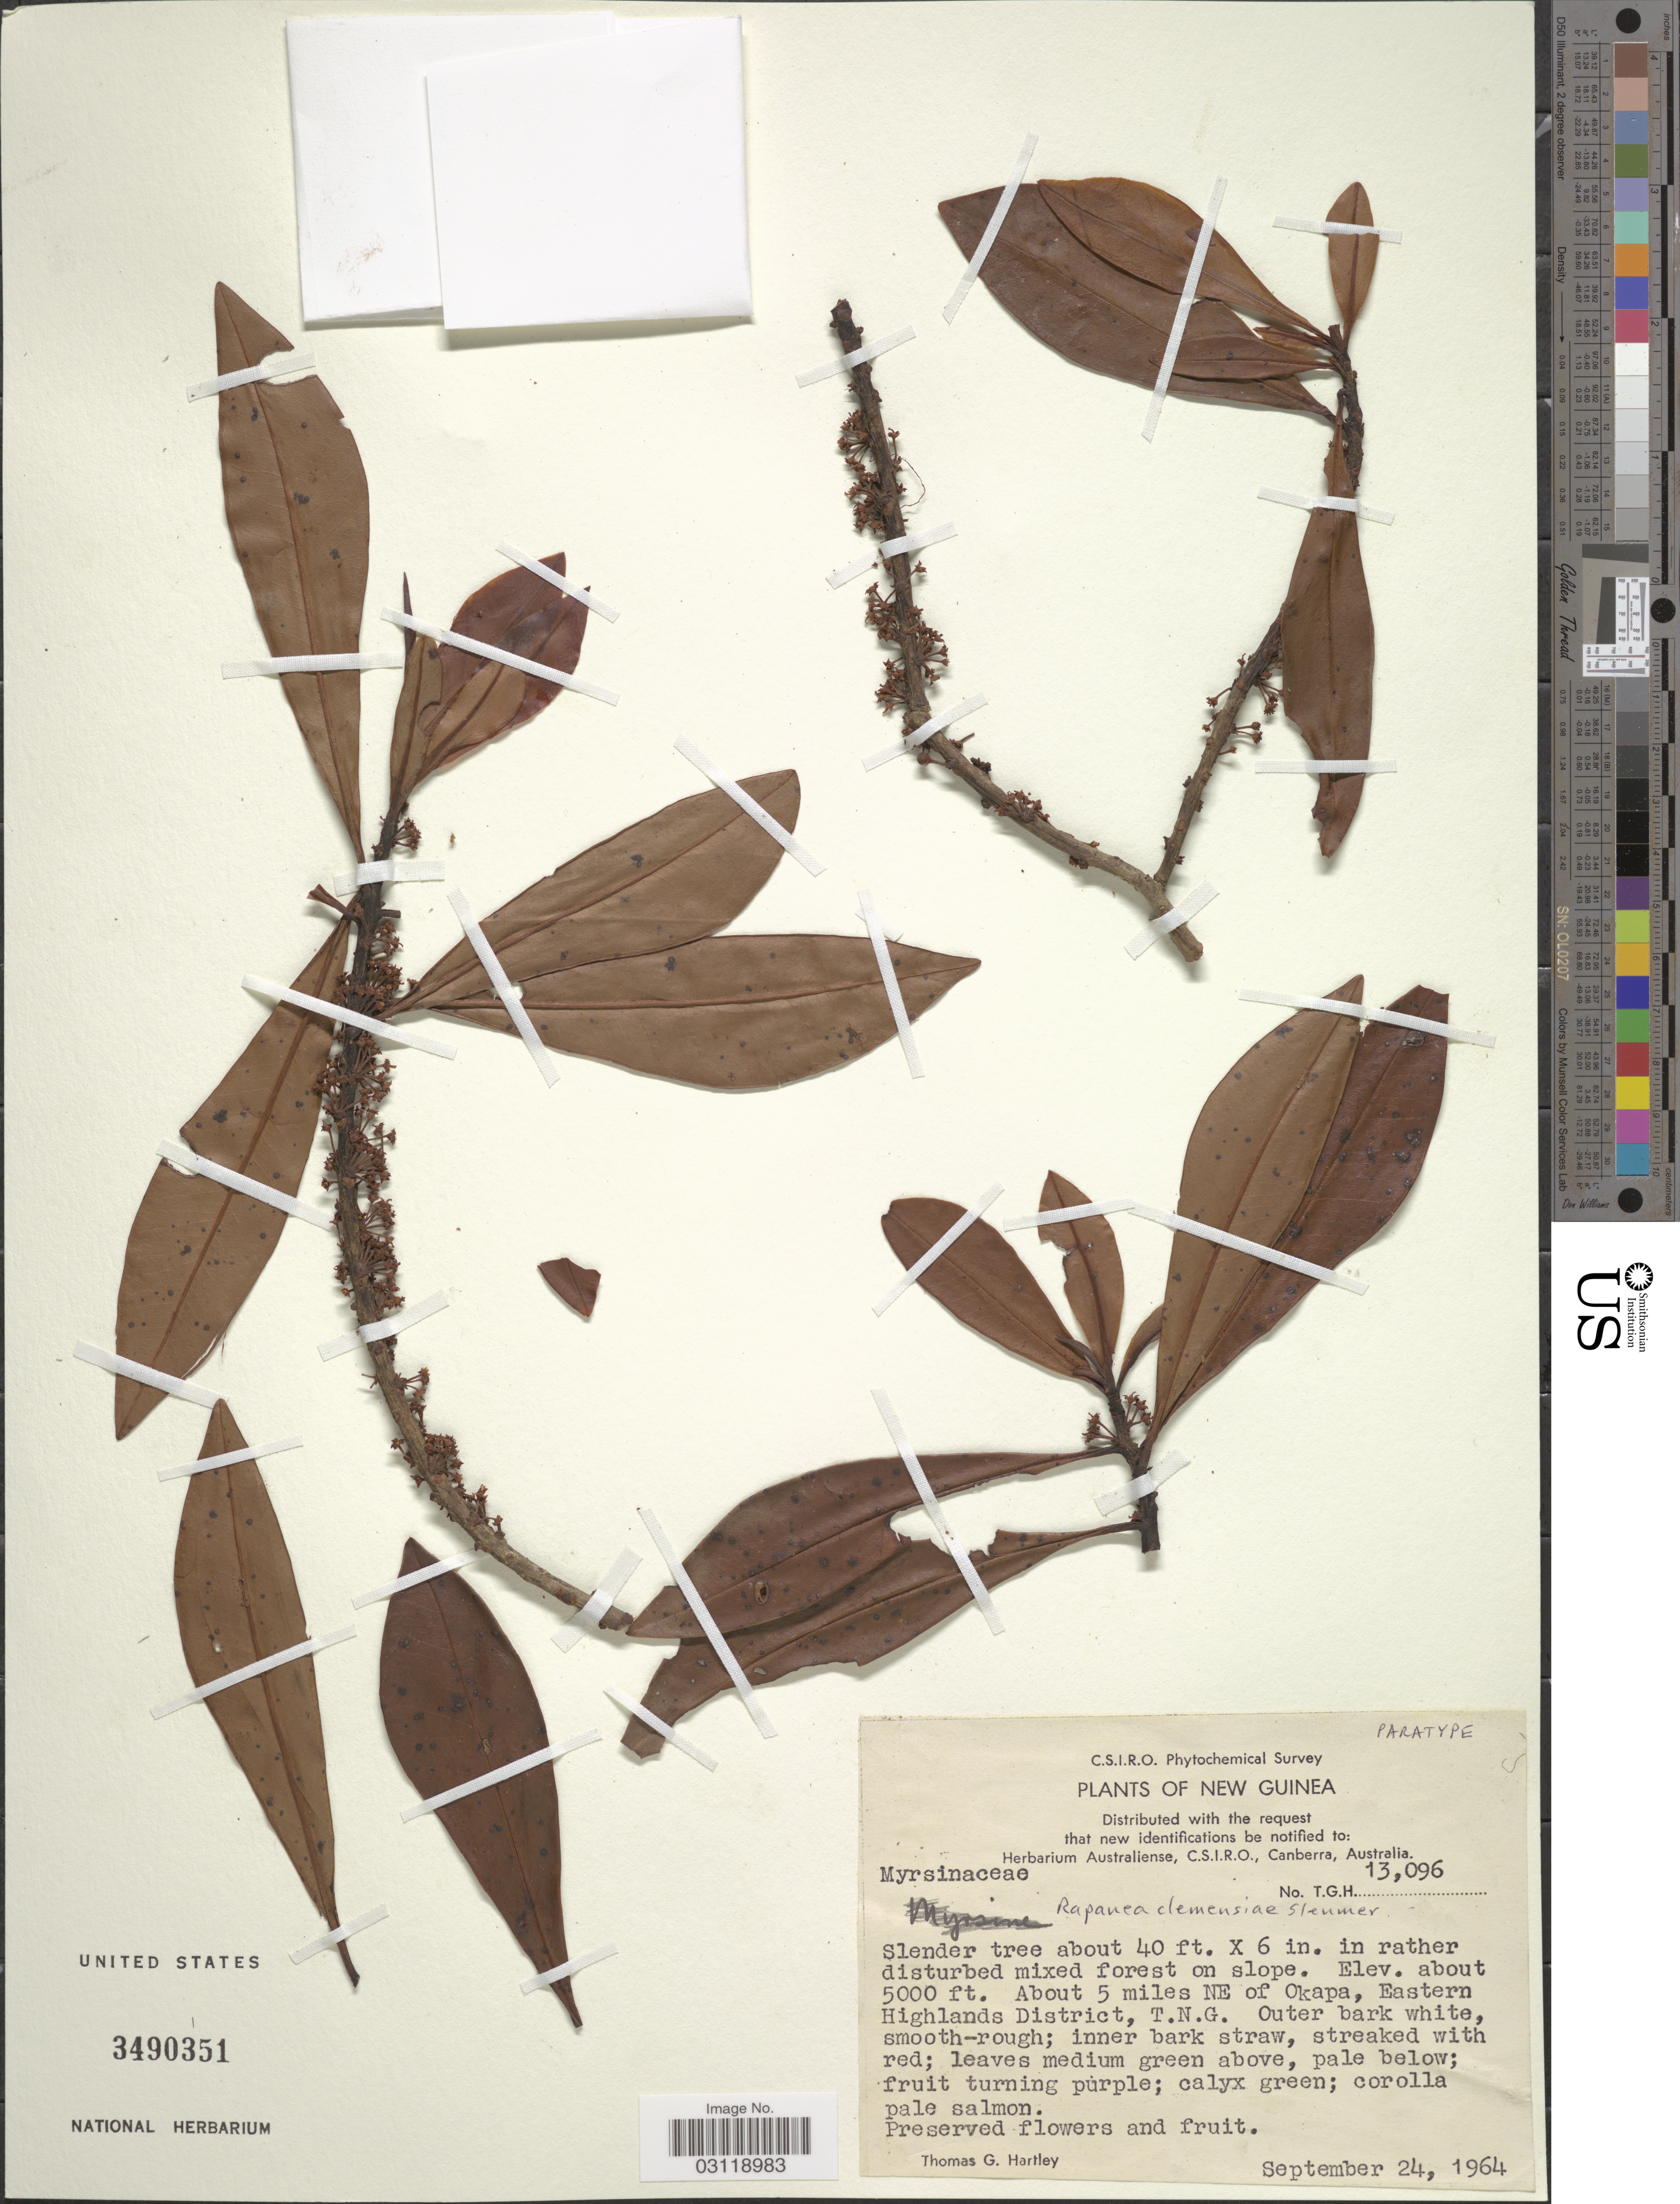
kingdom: Plantae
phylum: Tracheophyta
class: Magnoliopsida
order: Ericales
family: Primulaceae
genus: Rapanea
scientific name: Rapanea clemensiae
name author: Sleumer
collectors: T. Hartley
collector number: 13096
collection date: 1964-09-24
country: Papua New Guinea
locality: New Guinea. About 5 miles NE of Okapa, Eastern Highlands District, T.N.G.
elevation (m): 1524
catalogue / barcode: US 3490351